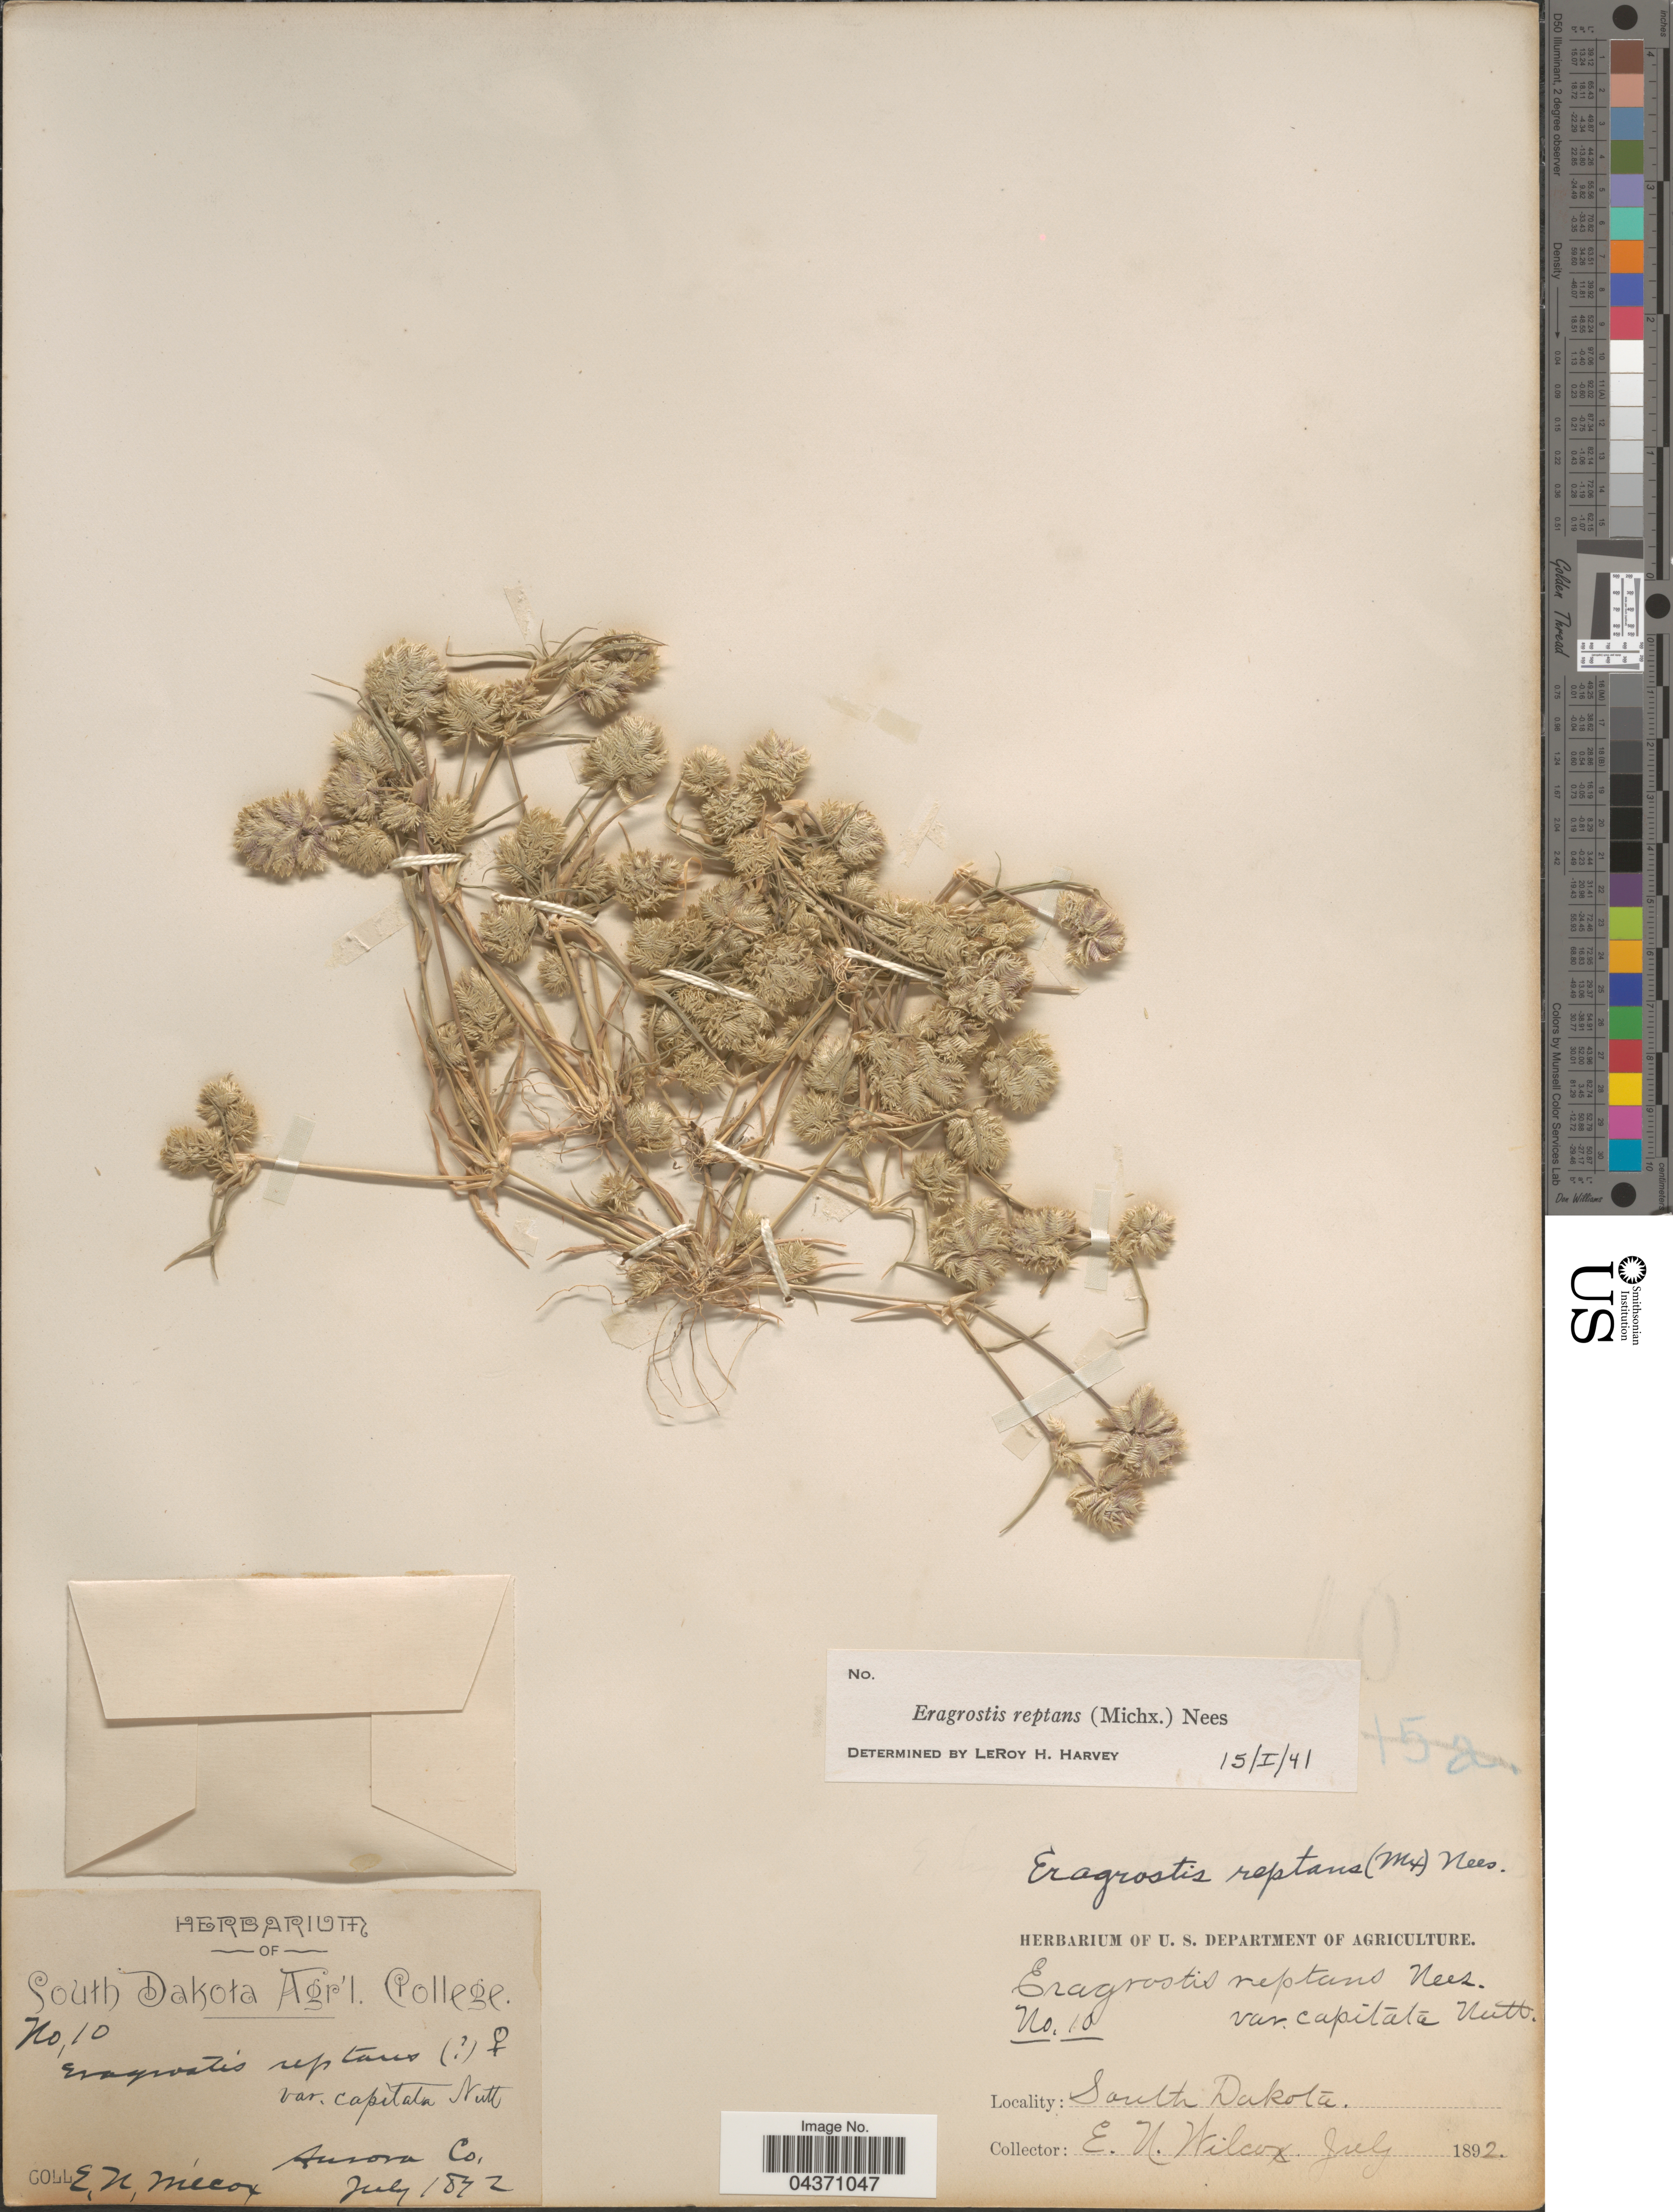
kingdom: Plantae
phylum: Tracheophyta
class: Liliopsida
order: Poales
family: Poaceae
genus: Eragrostis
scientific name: Eragrostis reptans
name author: (Michx.) Nees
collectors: E. Wilcox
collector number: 10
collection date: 1872-07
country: United States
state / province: South Dakota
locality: Aurora Co.